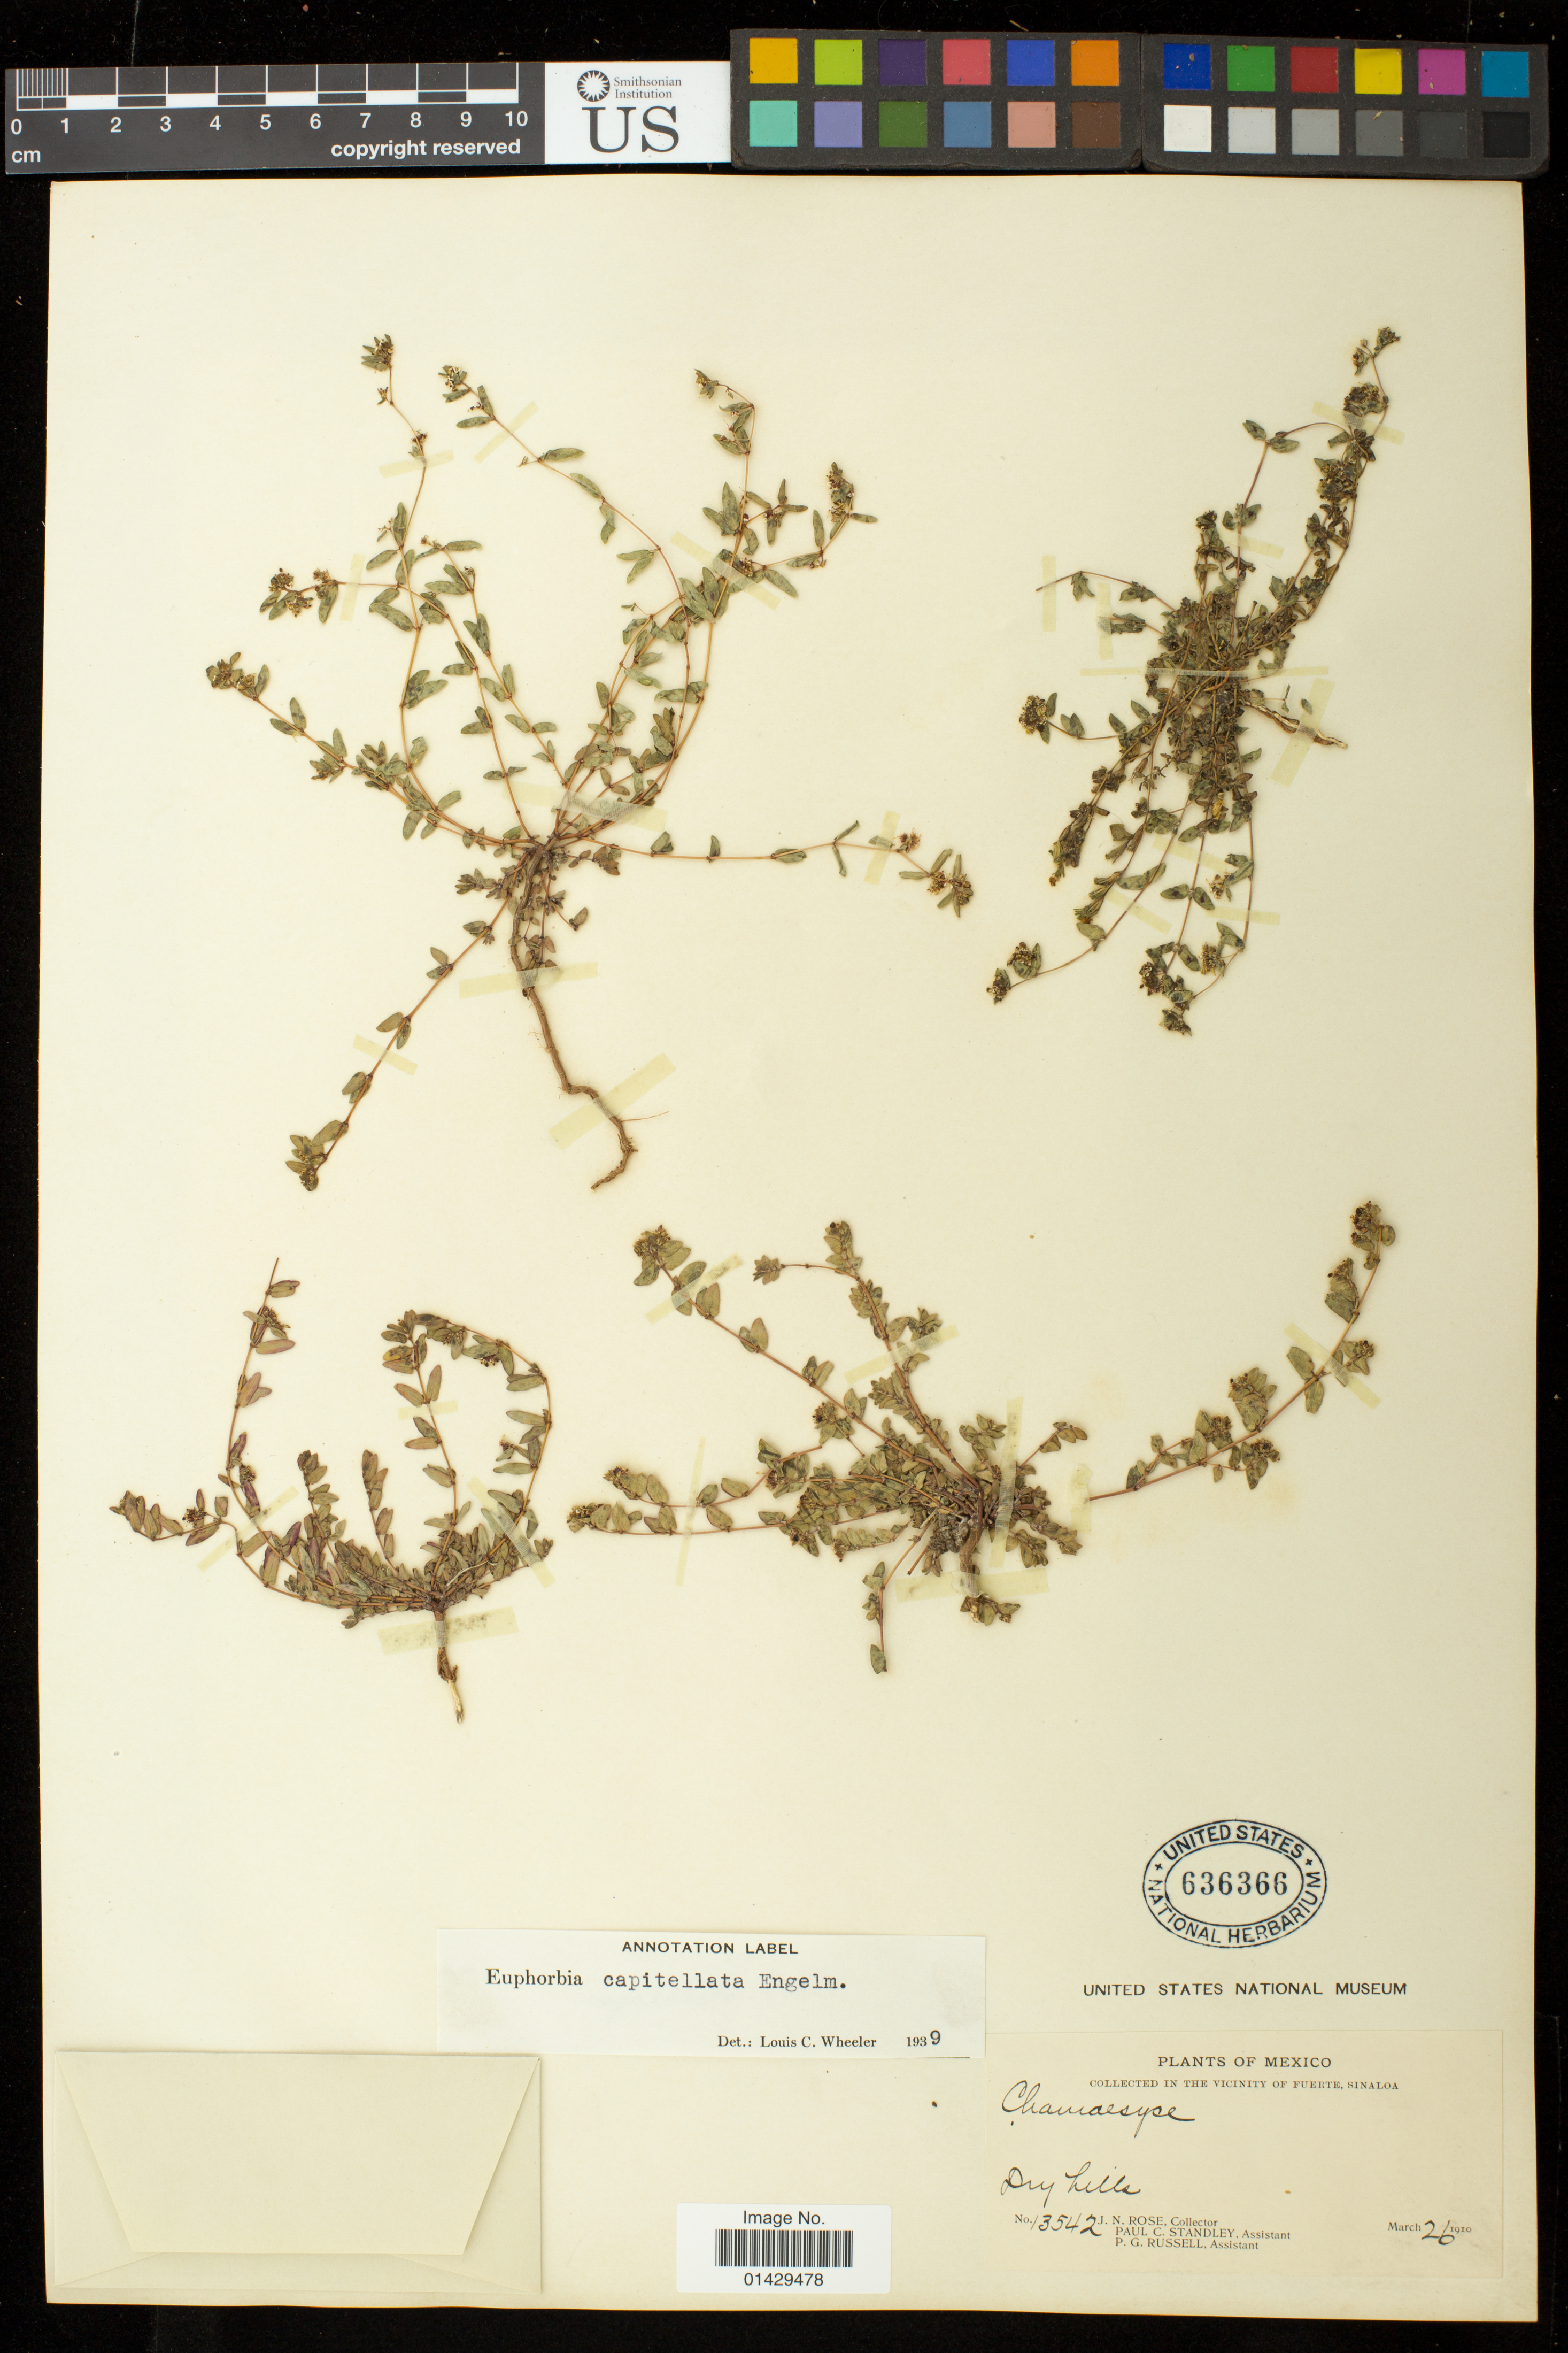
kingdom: Plantae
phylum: Tracheophyta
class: Magnoliopsida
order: Malpighiales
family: Euphorbiaceae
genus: Euphorbia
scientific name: Euphorbia capitellata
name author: Engelm. in Emory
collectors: J. N. Rose, P. C. Standley & P. G. Russell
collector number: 13542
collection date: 1910-03-26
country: Mexico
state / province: Sinaloa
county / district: El Fuerte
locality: Vicinity of Fuerte; Dry hills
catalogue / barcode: US 636366